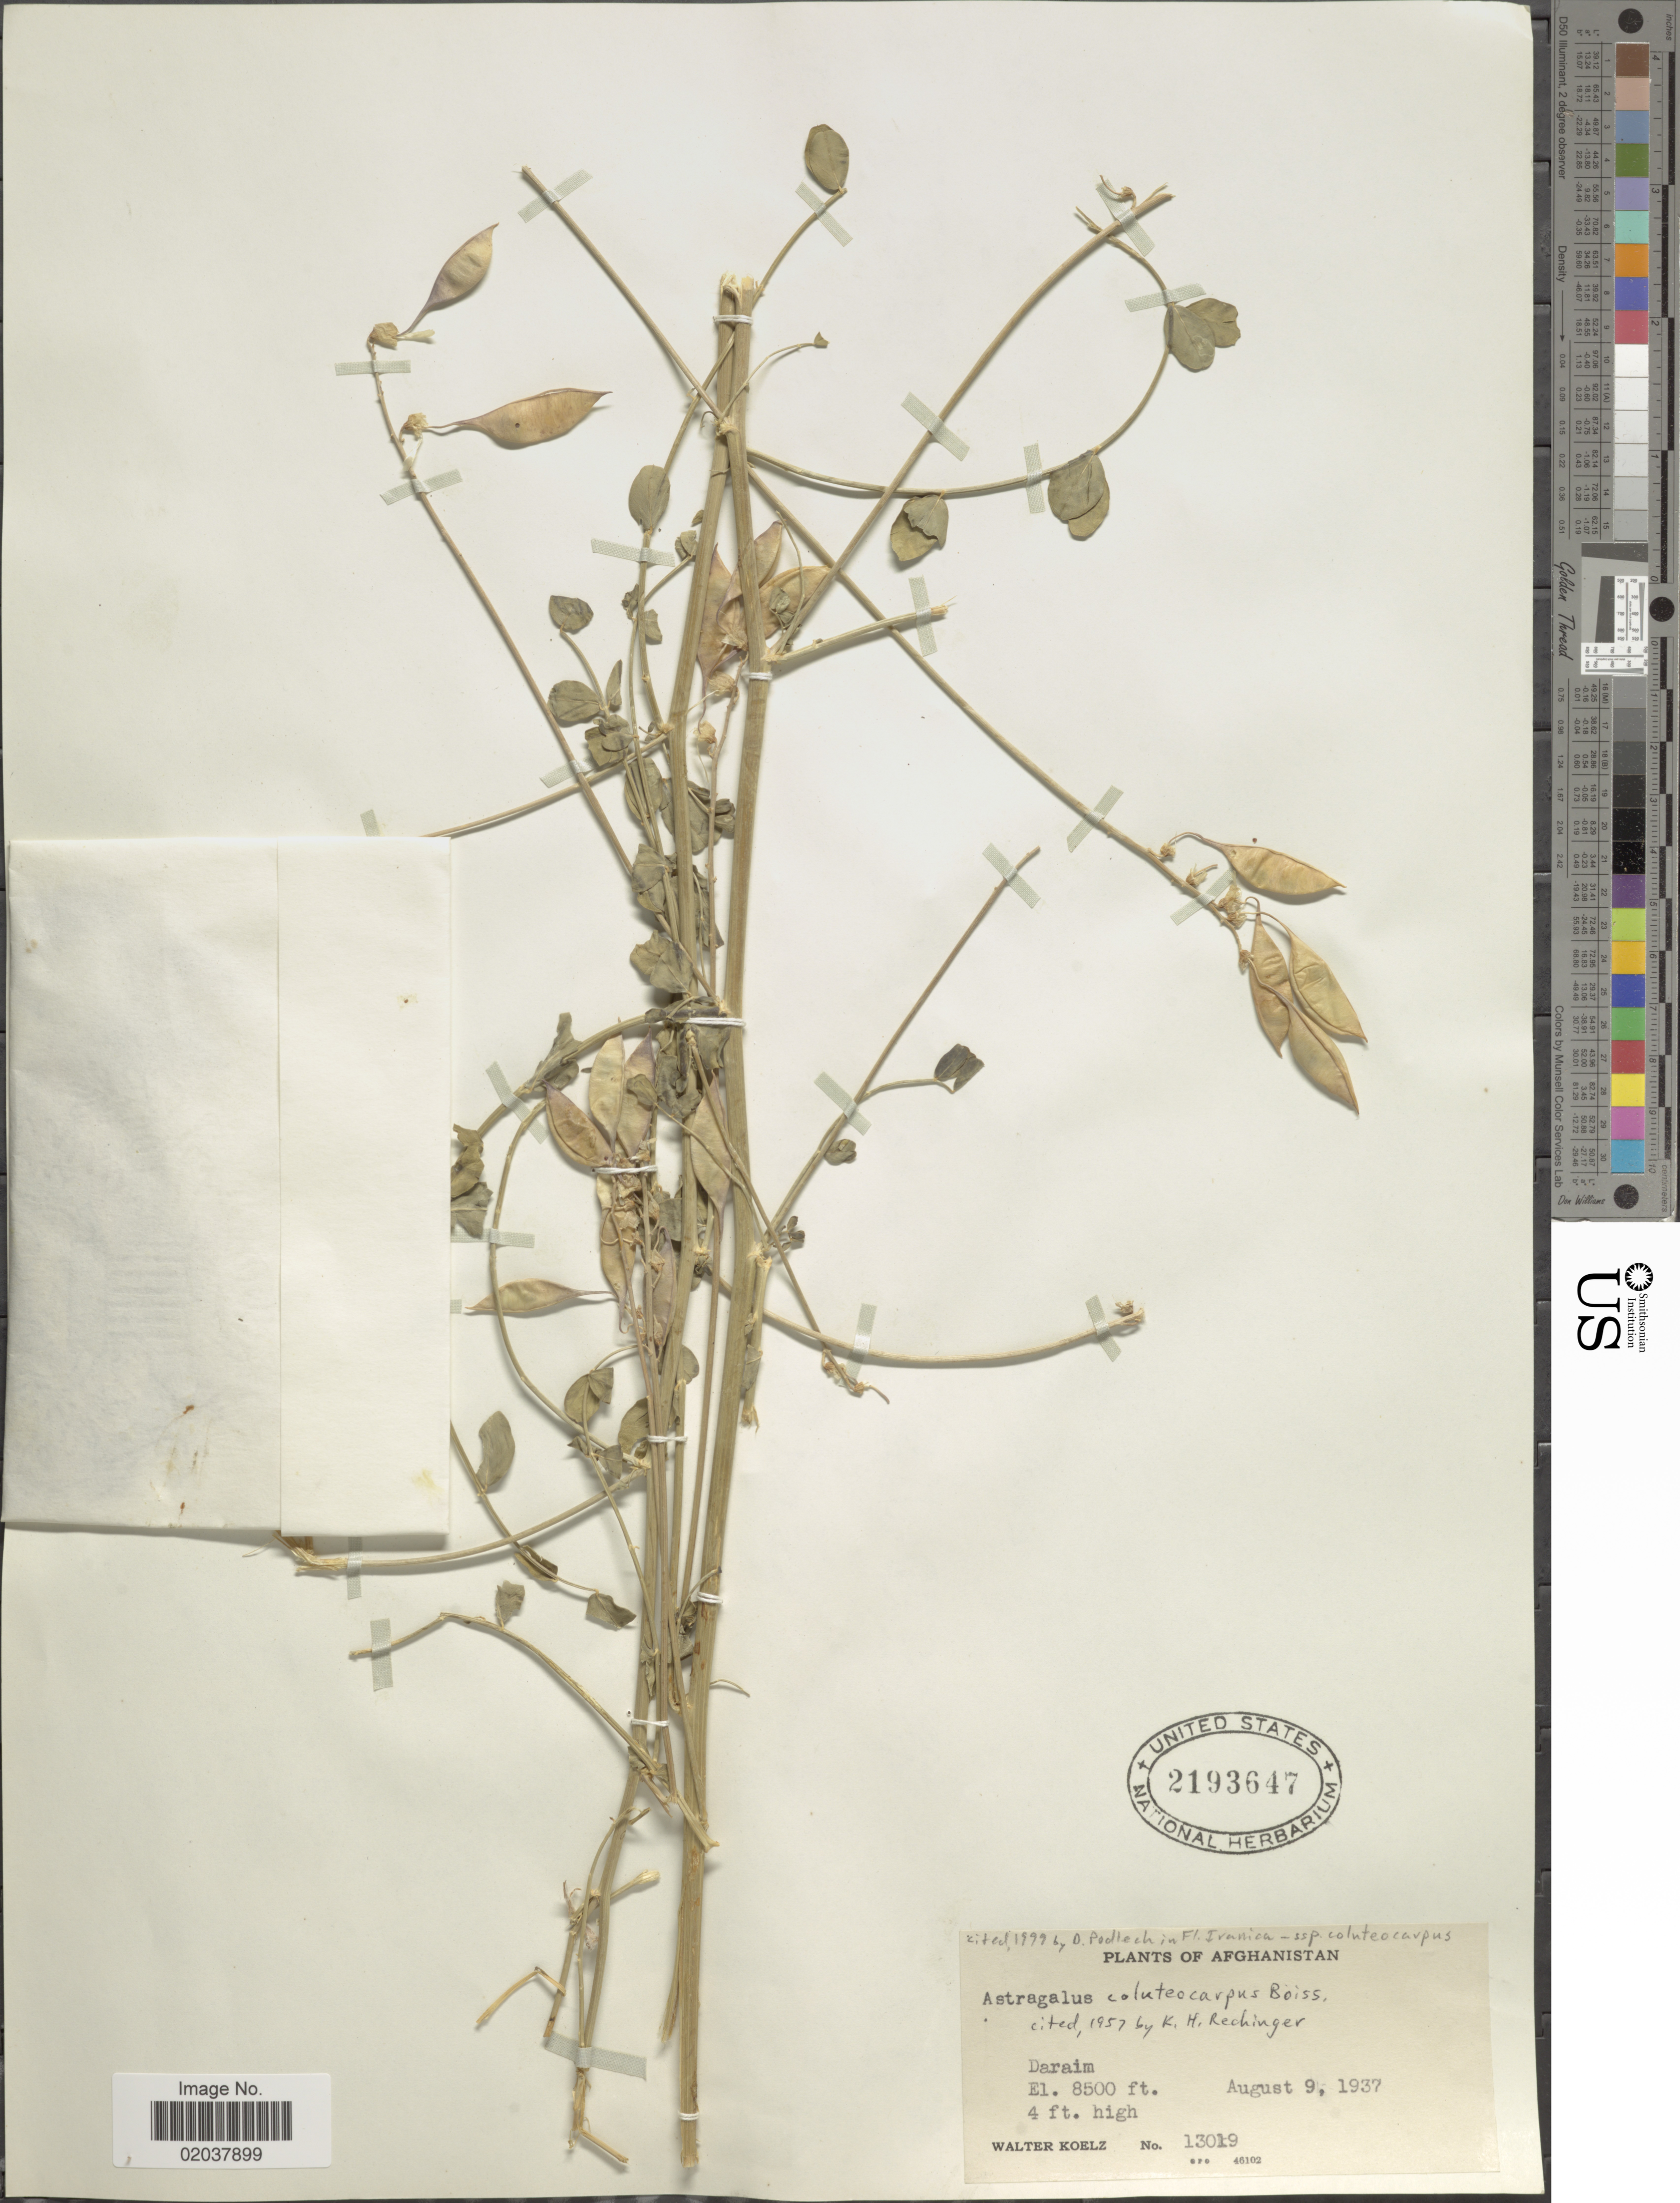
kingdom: Plantae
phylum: Tracheophyta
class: Magnoliopsida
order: Fabales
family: Fabaceae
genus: Astragalus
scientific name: Astragalus coluteocarpus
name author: Boiss.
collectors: W. N. Koelz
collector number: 13019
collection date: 1937-08-09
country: Afghanistan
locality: Daraim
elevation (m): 2591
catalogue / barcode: US 2193647